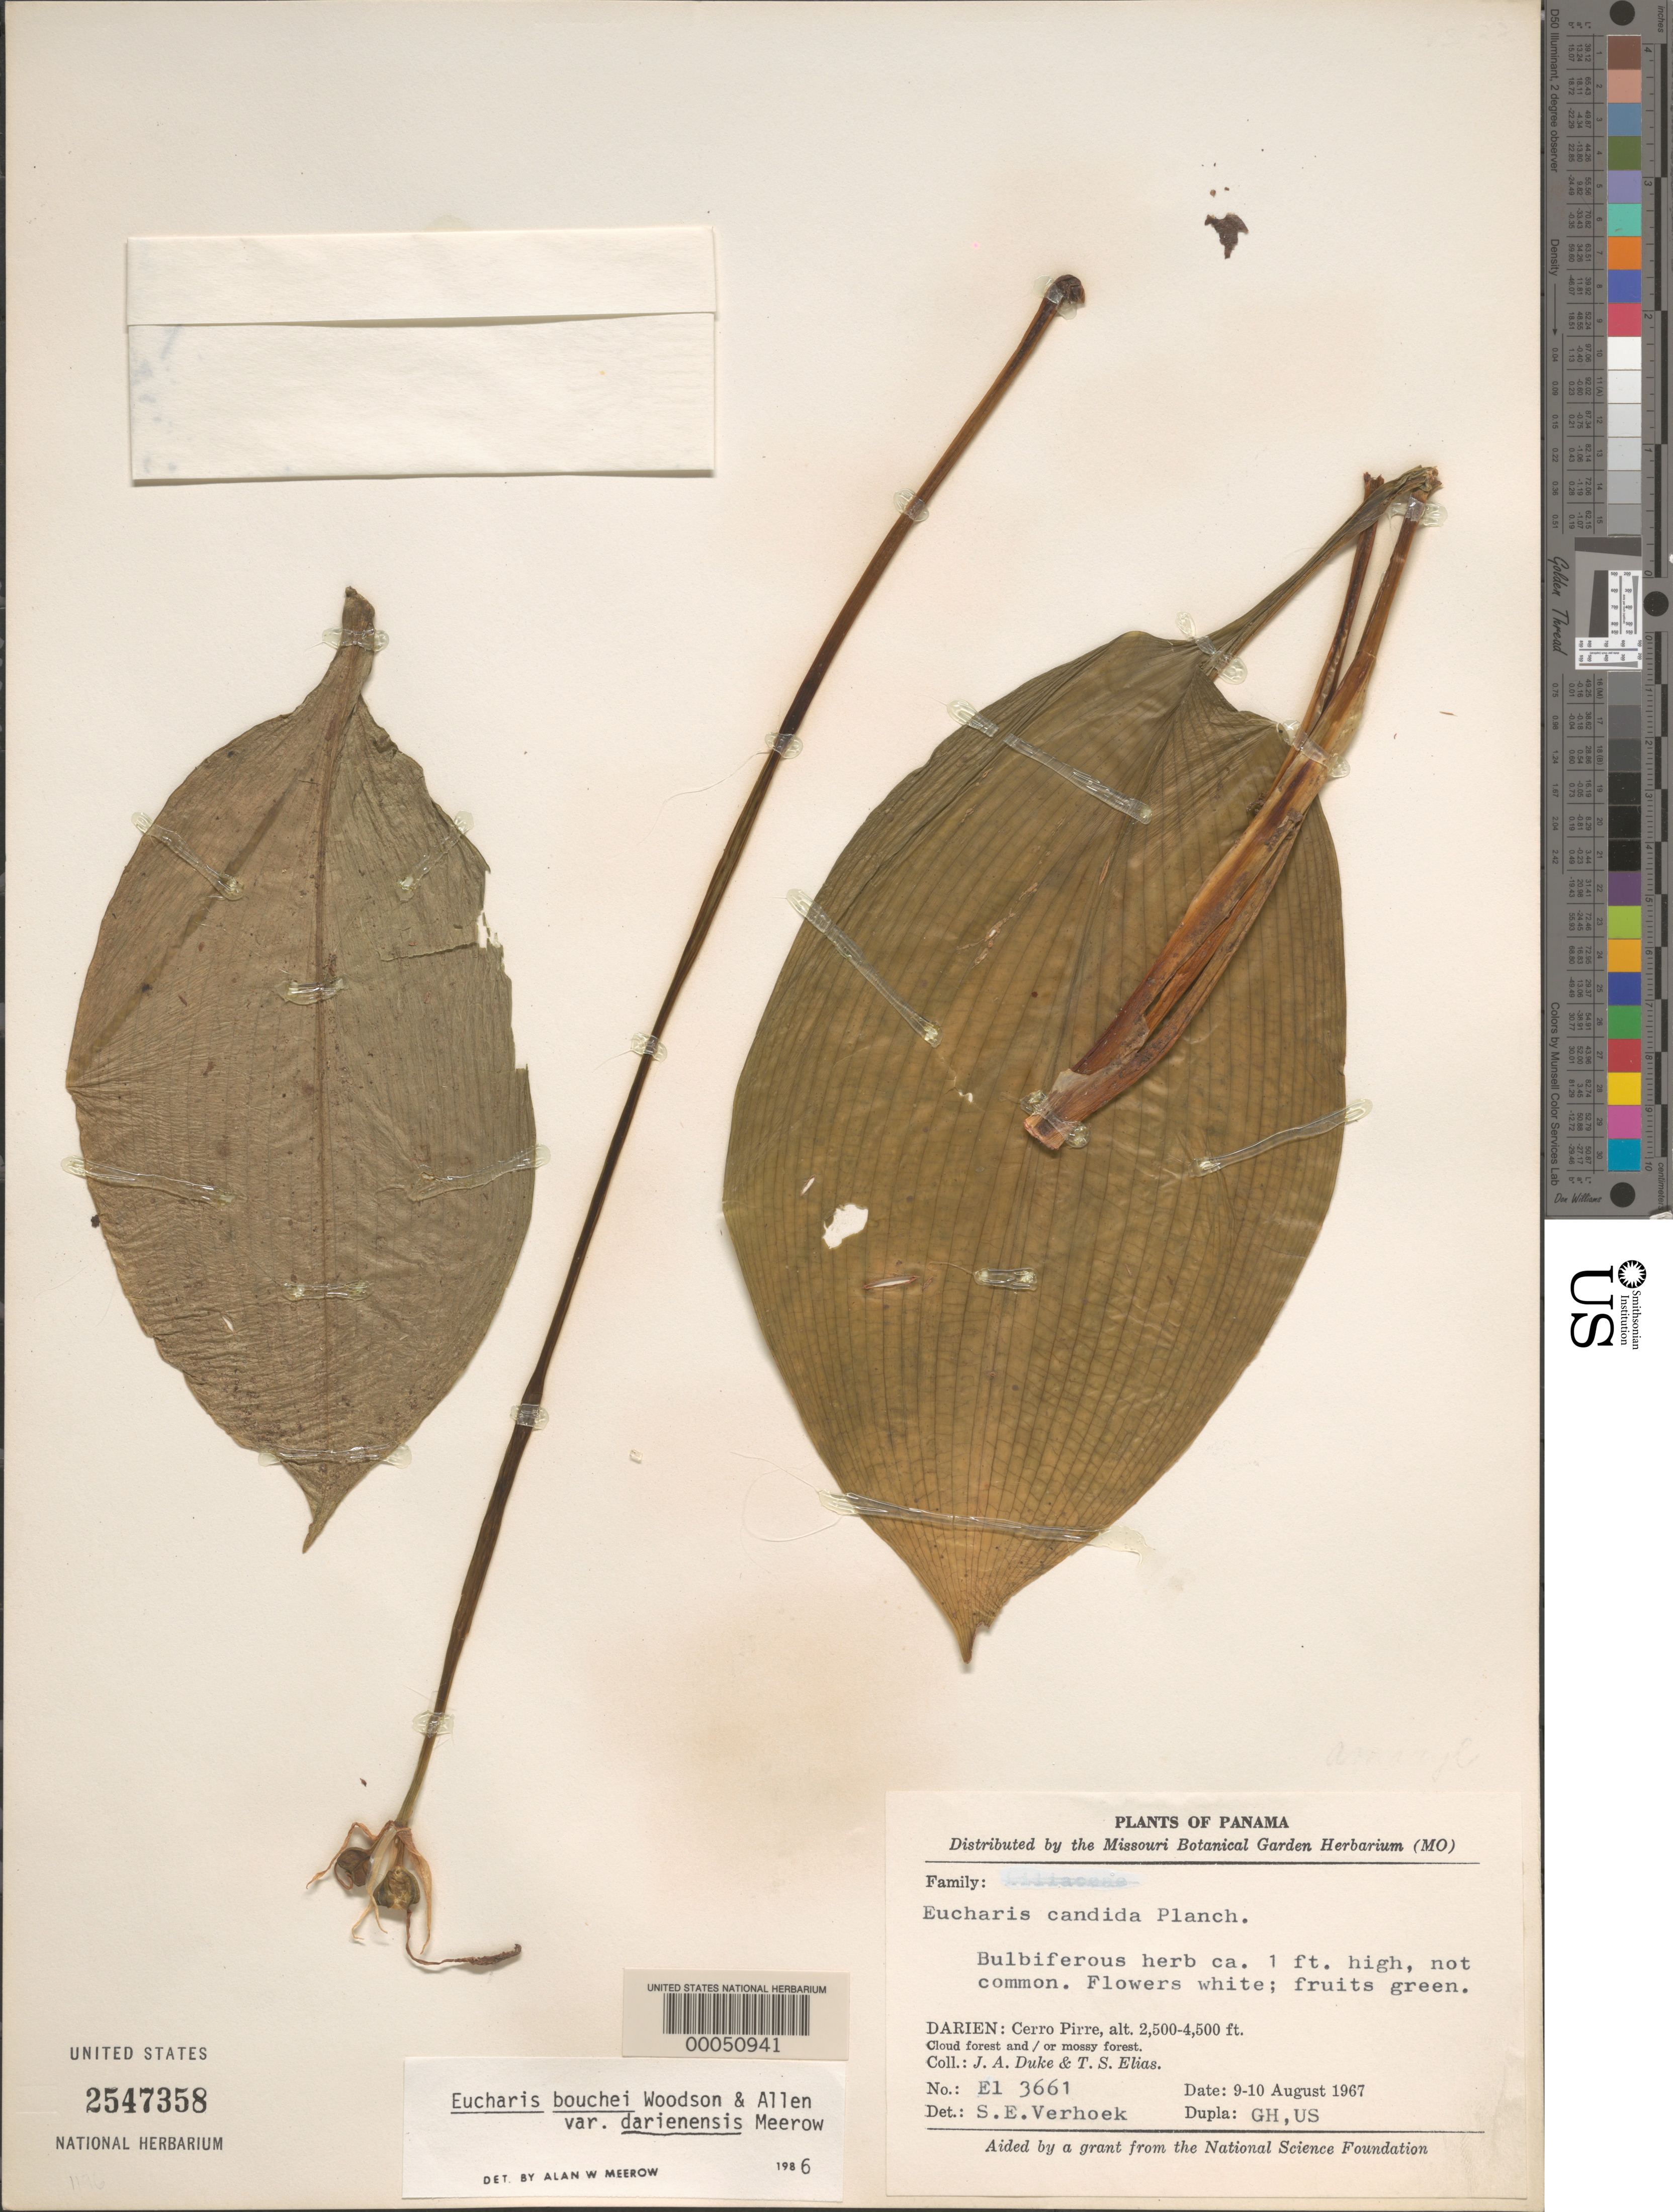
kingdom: Plantae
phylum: Tracheophyta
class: Liliopsida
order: Asparagales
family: Amaryllidaceae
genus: Eucharis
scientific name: Eucharis bouchei var. darienensis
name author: Meerow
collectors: J. A. Duke & T. S. Elias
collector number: El 3661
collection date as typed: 09 Aug 1967 to 10 Aug 1967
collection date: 1967-08-09/1967-08-10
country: Panama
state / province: Darién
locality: Cerro Pirre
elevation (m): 762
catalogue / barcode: US 2547358